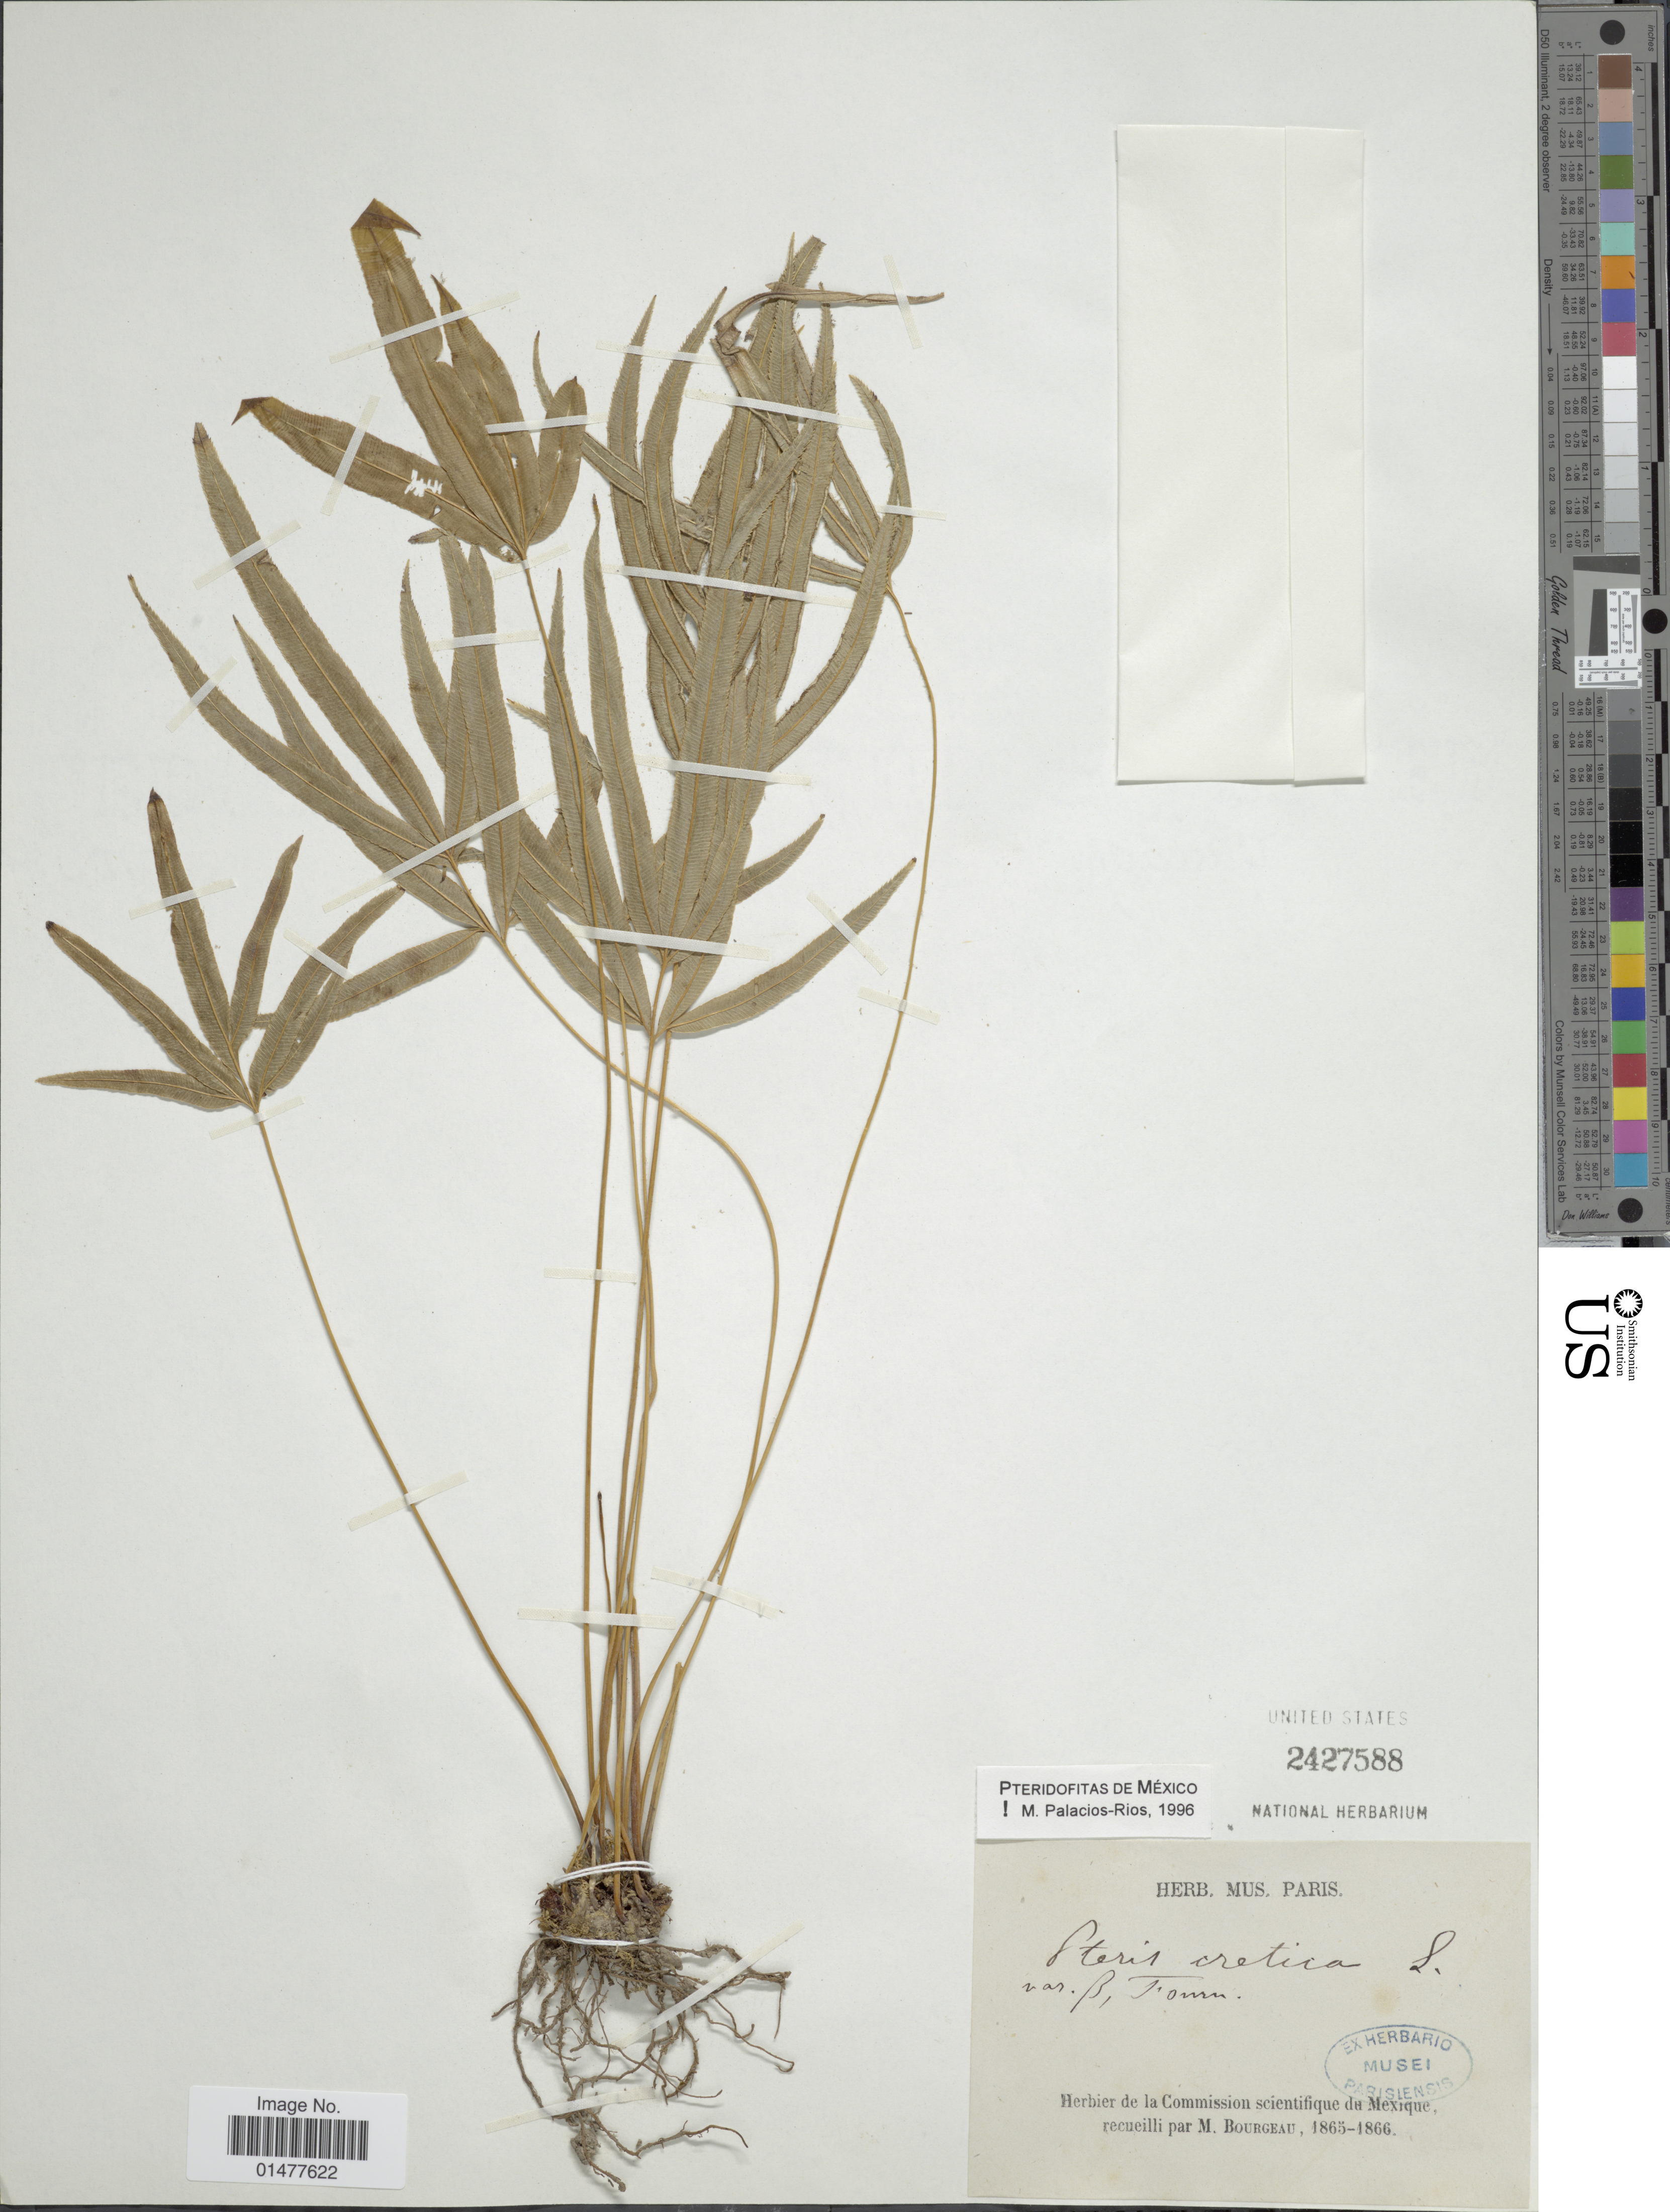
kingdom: Plantae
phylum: Tracheophyta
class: Polypodiopsida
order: Polypodiales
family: Pteridaceae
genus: Pteris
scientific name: Pteris cretica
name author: L.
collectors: M. Bourgeau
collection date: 1865/1866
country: Mexico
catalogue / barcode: US 2427588